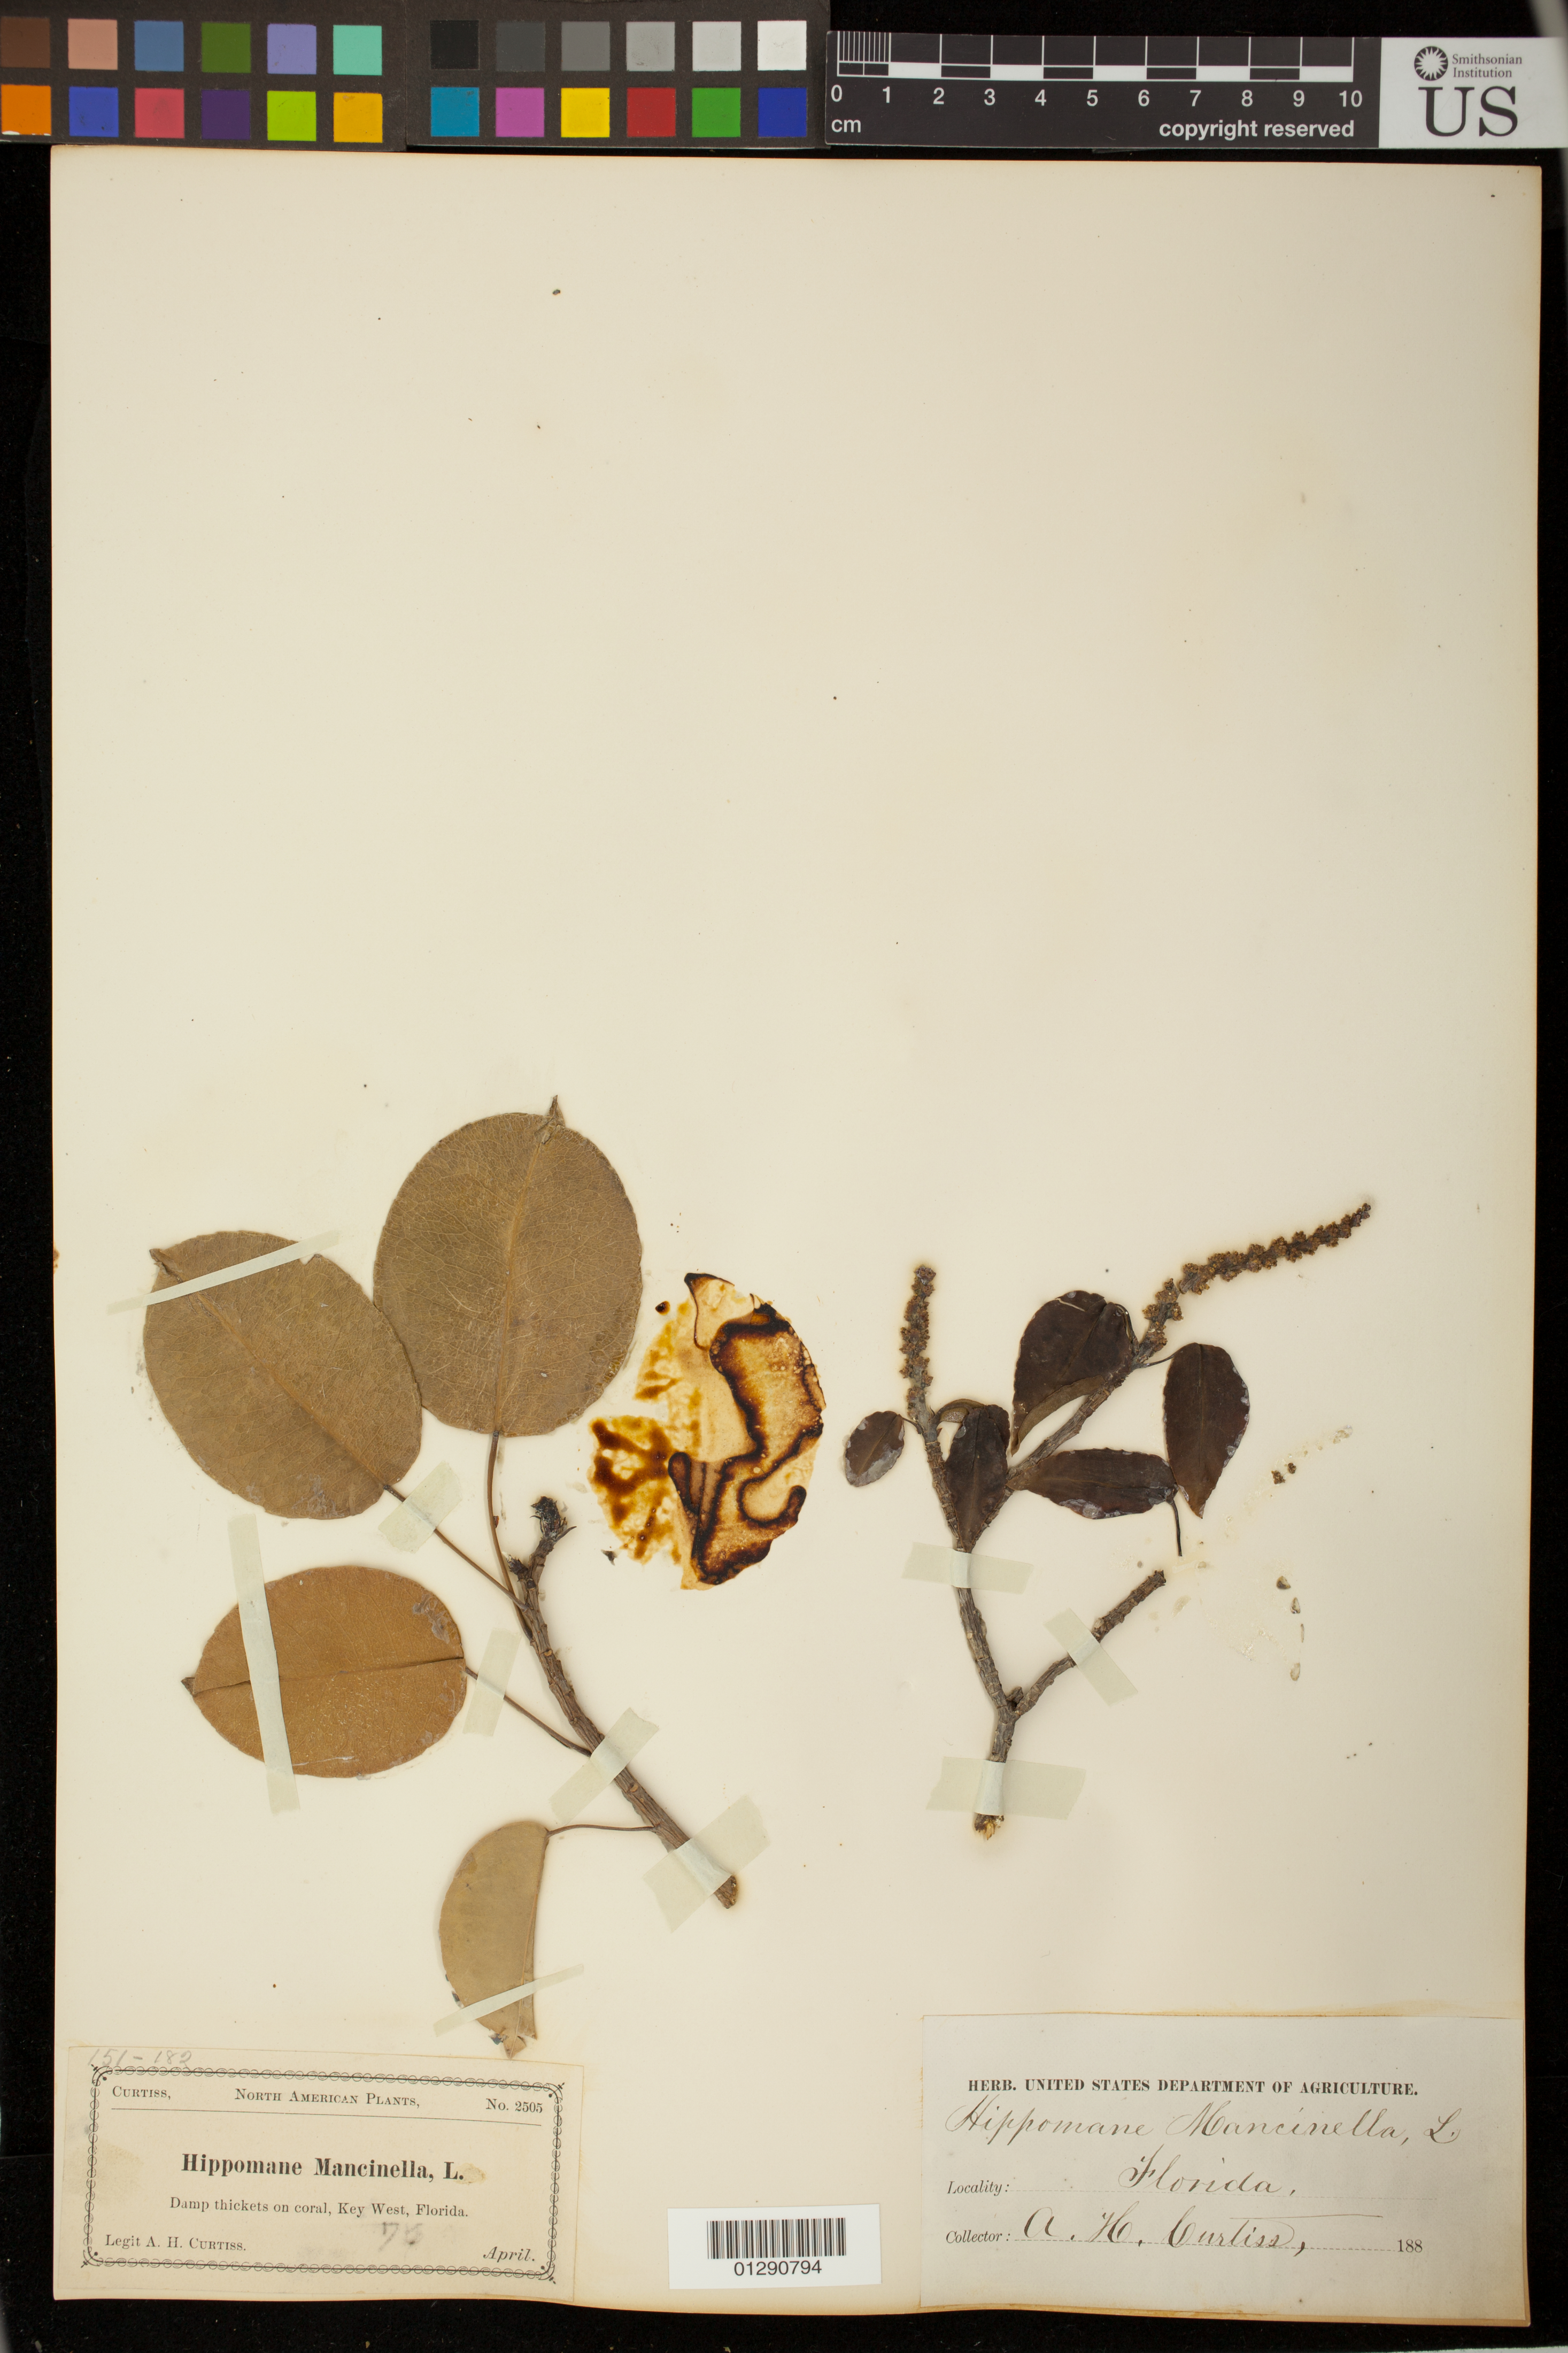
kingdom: Plantae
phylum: Tracheophyta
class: Magnoliopsida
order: Malpighiales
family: Euphorbiaceae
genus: Hippomane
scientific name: Hippomane mancinella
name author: L.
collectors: A. H. Curtiss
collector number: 2505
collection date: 1880-04/1889-04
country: United States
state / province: Florida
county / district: Monroe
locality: Key West